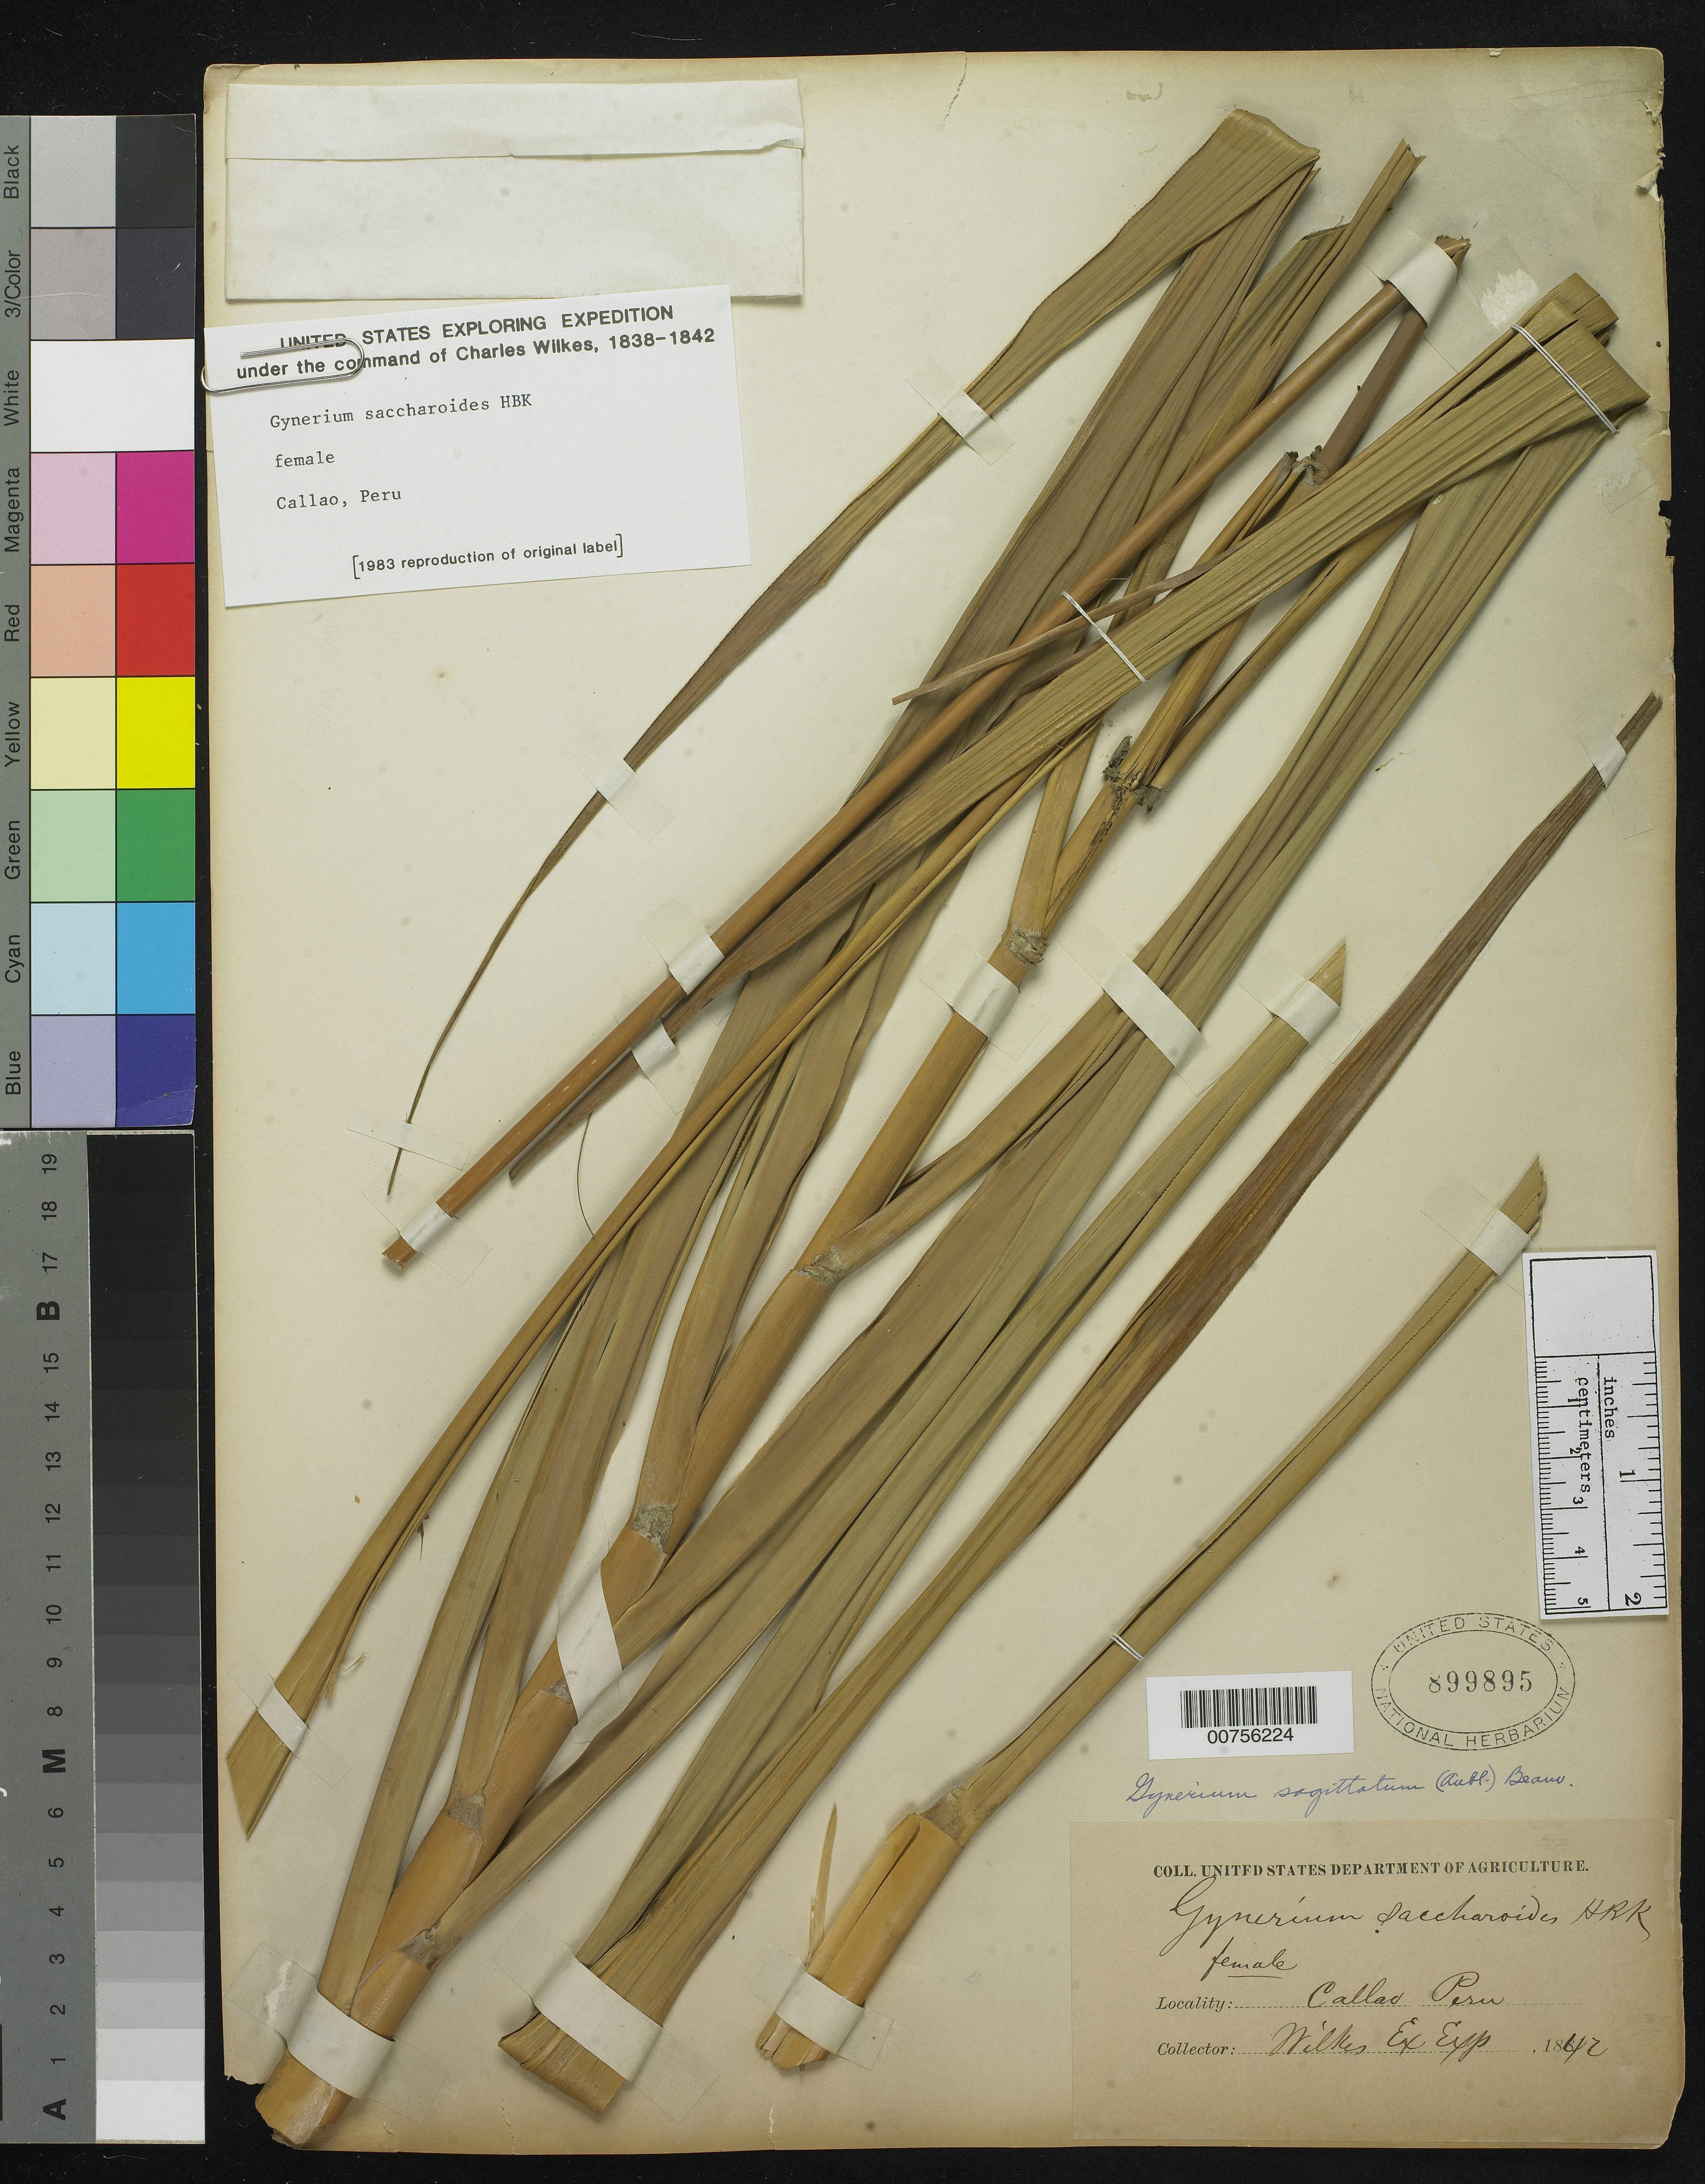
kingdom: Plantae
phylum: Tracheophyta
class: Liliopsida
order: Poales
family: Poaceae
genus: Gynerium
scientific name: Gynerium sagittatum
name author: (Aubl.) P. Beauv.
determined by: Poaceae Reorganization Project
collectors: Wilkes Explor. Exped.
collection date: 1838/1842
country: Peru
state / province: Callao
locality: Callao Peru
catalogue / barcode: US 899895